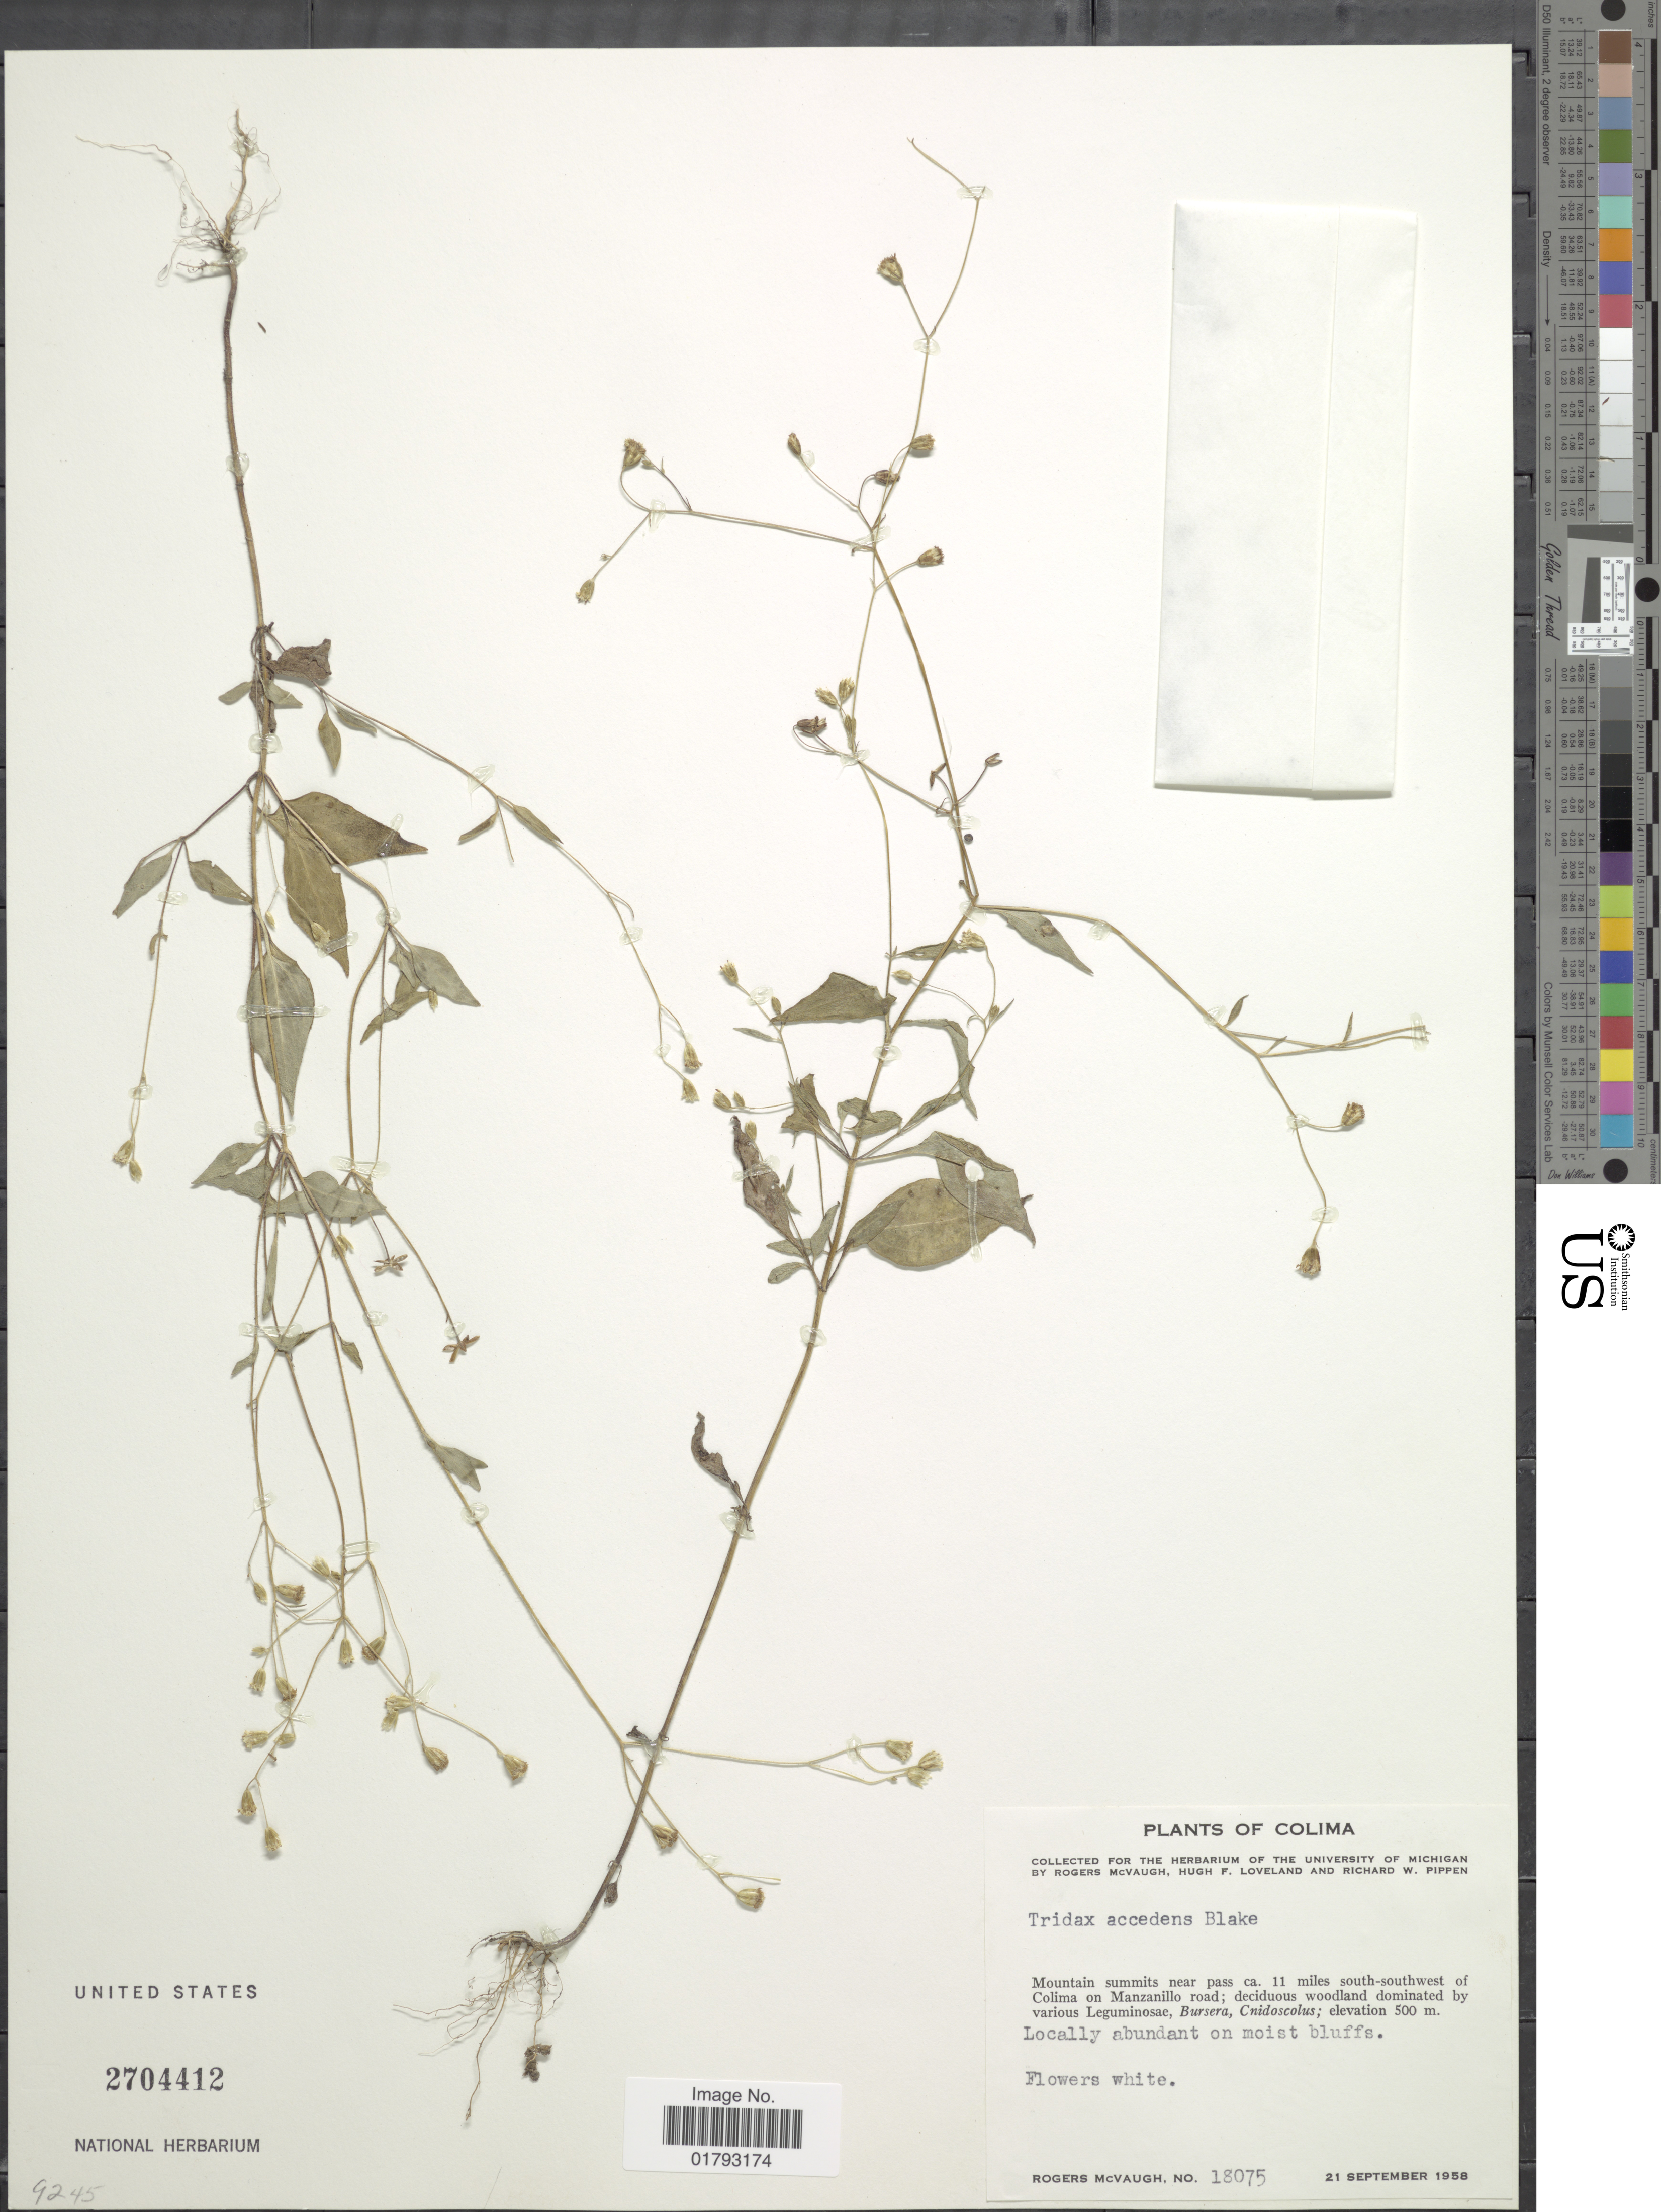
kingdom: Plantae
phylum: Tracheophyta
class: Magnoliopsida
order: Asterales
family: Asteraceae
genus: Tridax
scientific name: Tridax accedens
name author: S.F. Blake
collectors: R. McVaugh, H. Loveland & R. W. Pippen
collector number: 18075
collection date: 1958-09-21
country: Mexico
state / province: Colima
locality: Mountain summit near pass, ca. 11 miles south=southwest of Colima on Manzanillo road/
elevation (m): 500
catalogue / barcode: US 2704412